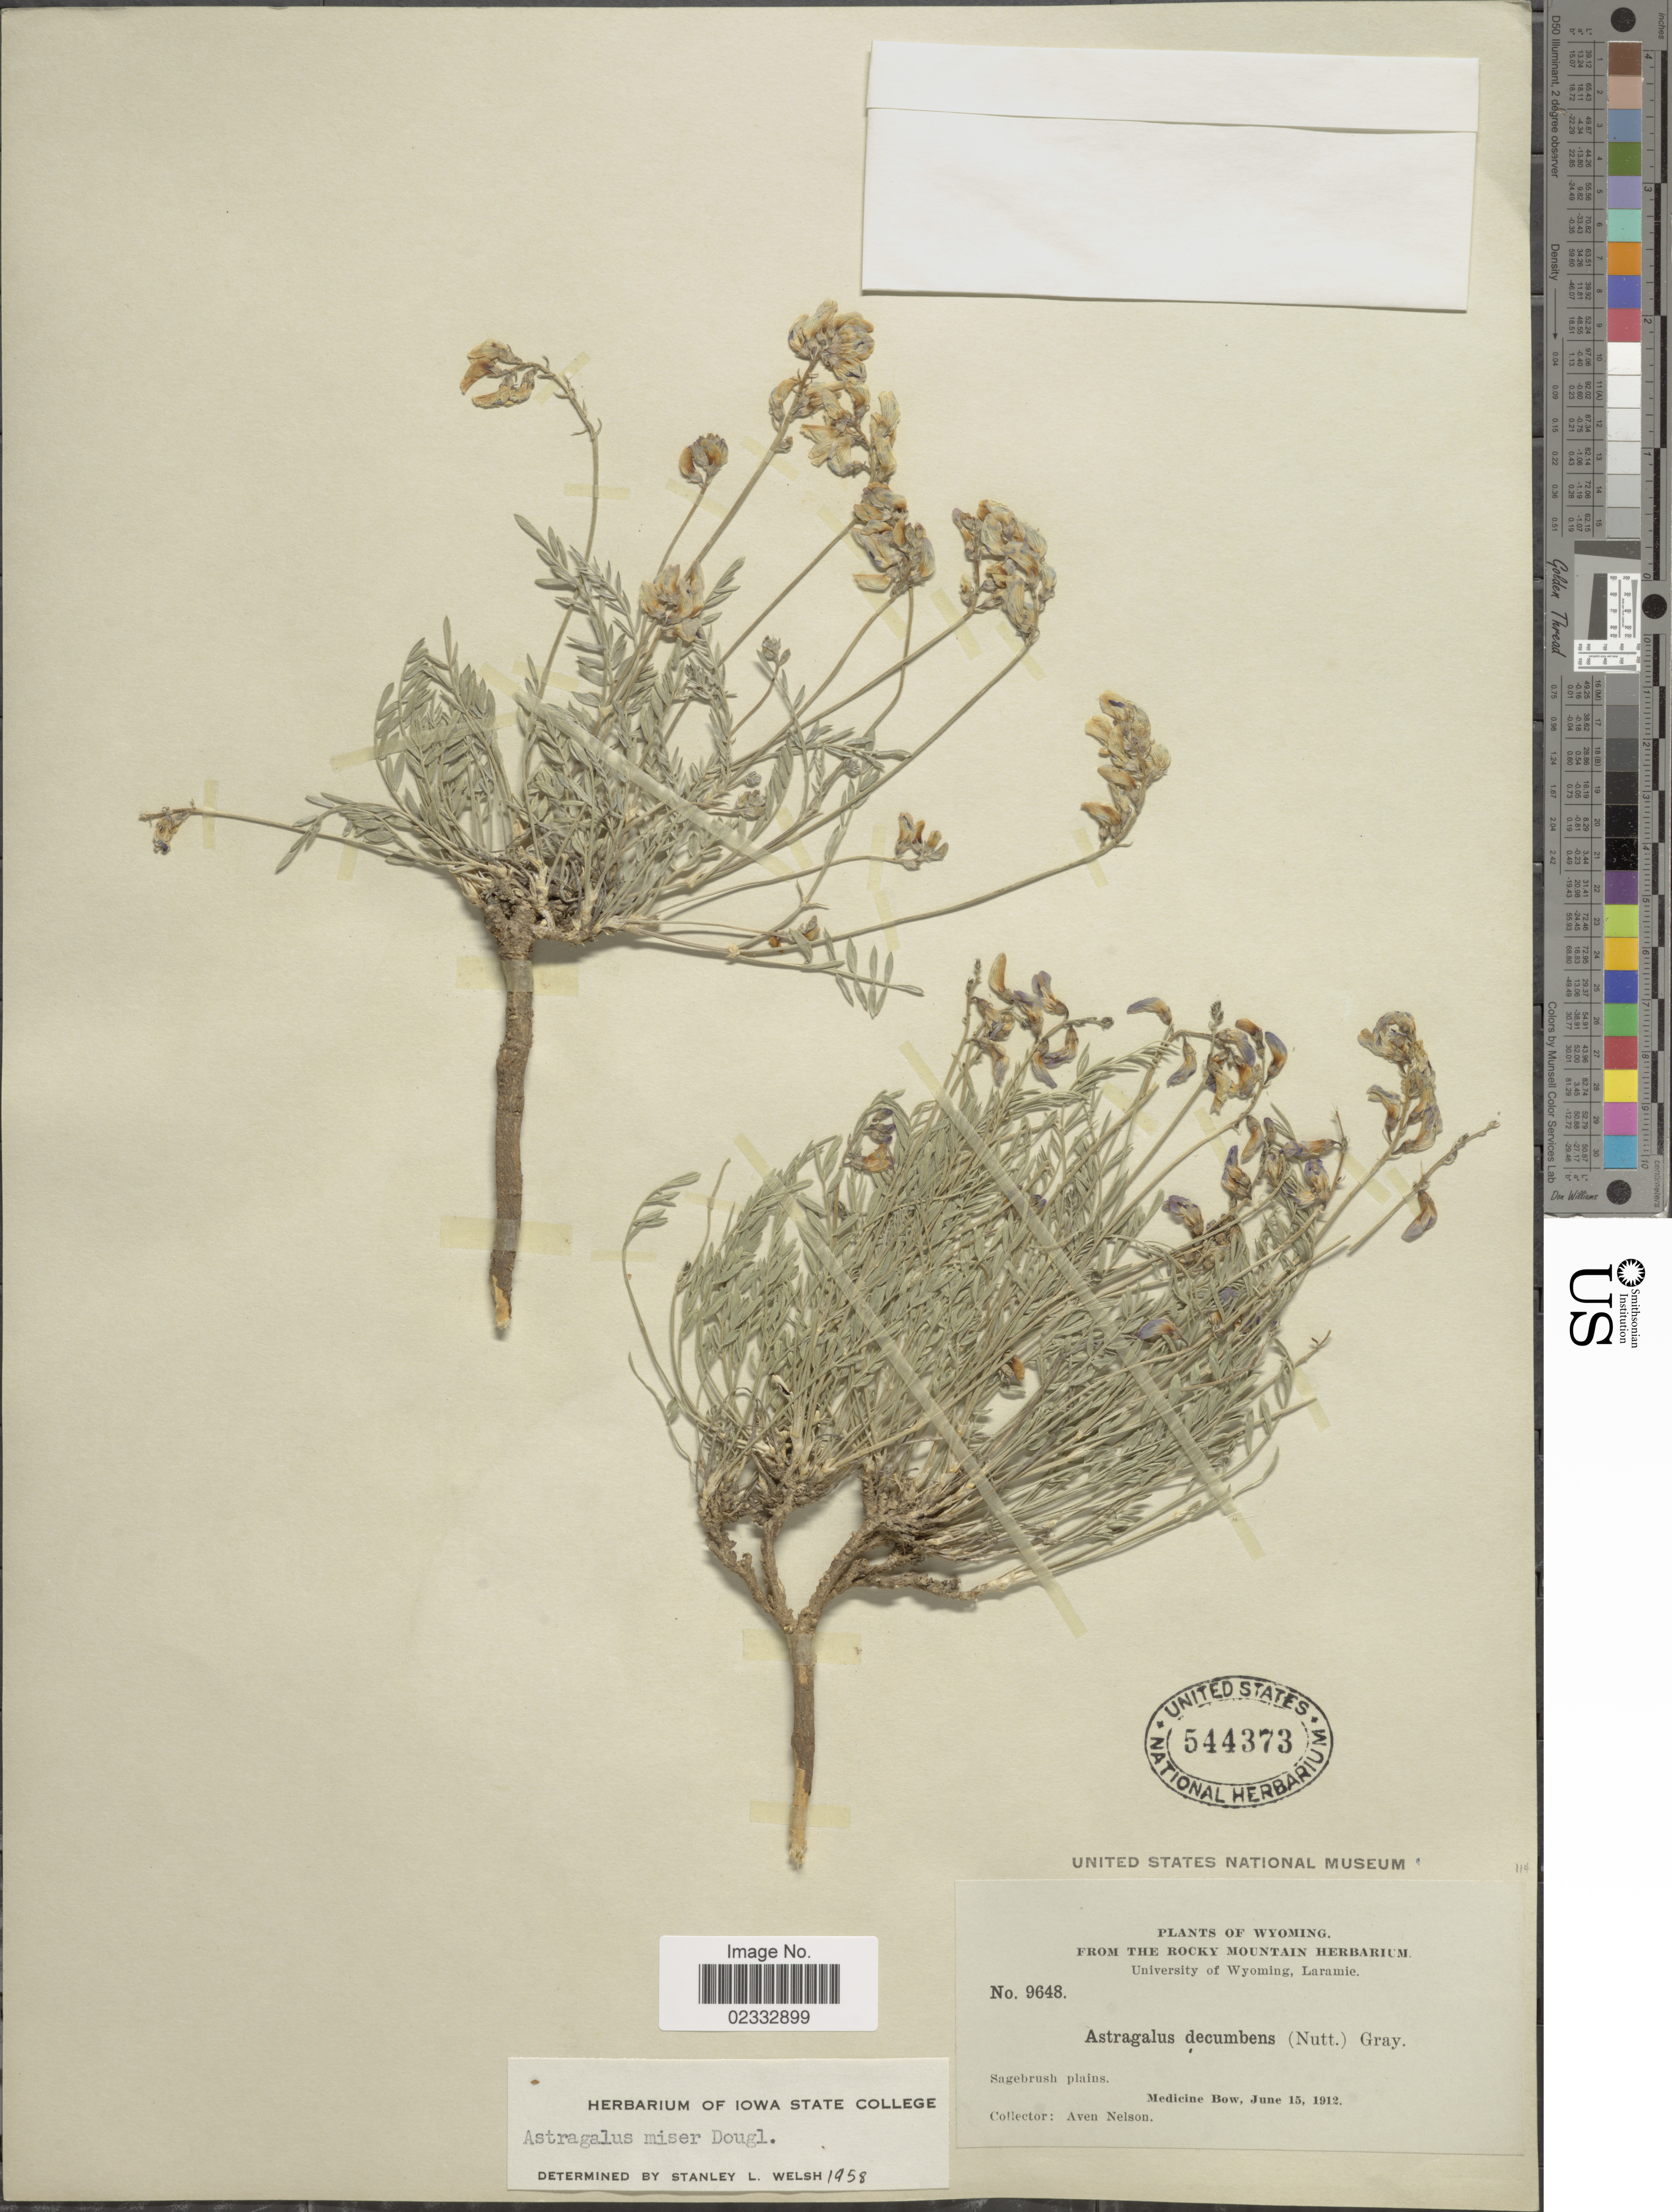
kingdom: Plantae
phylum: Tracheophyta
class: Magnoliopsida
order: Fabales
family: Fabaceae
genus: Astragalus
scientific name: Astragalus miser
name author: Douglas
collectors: A. Nelson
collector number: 9648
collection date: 1912-06-15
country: United States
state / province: Wyoming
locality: Medicine Bow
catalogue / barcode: US 544373